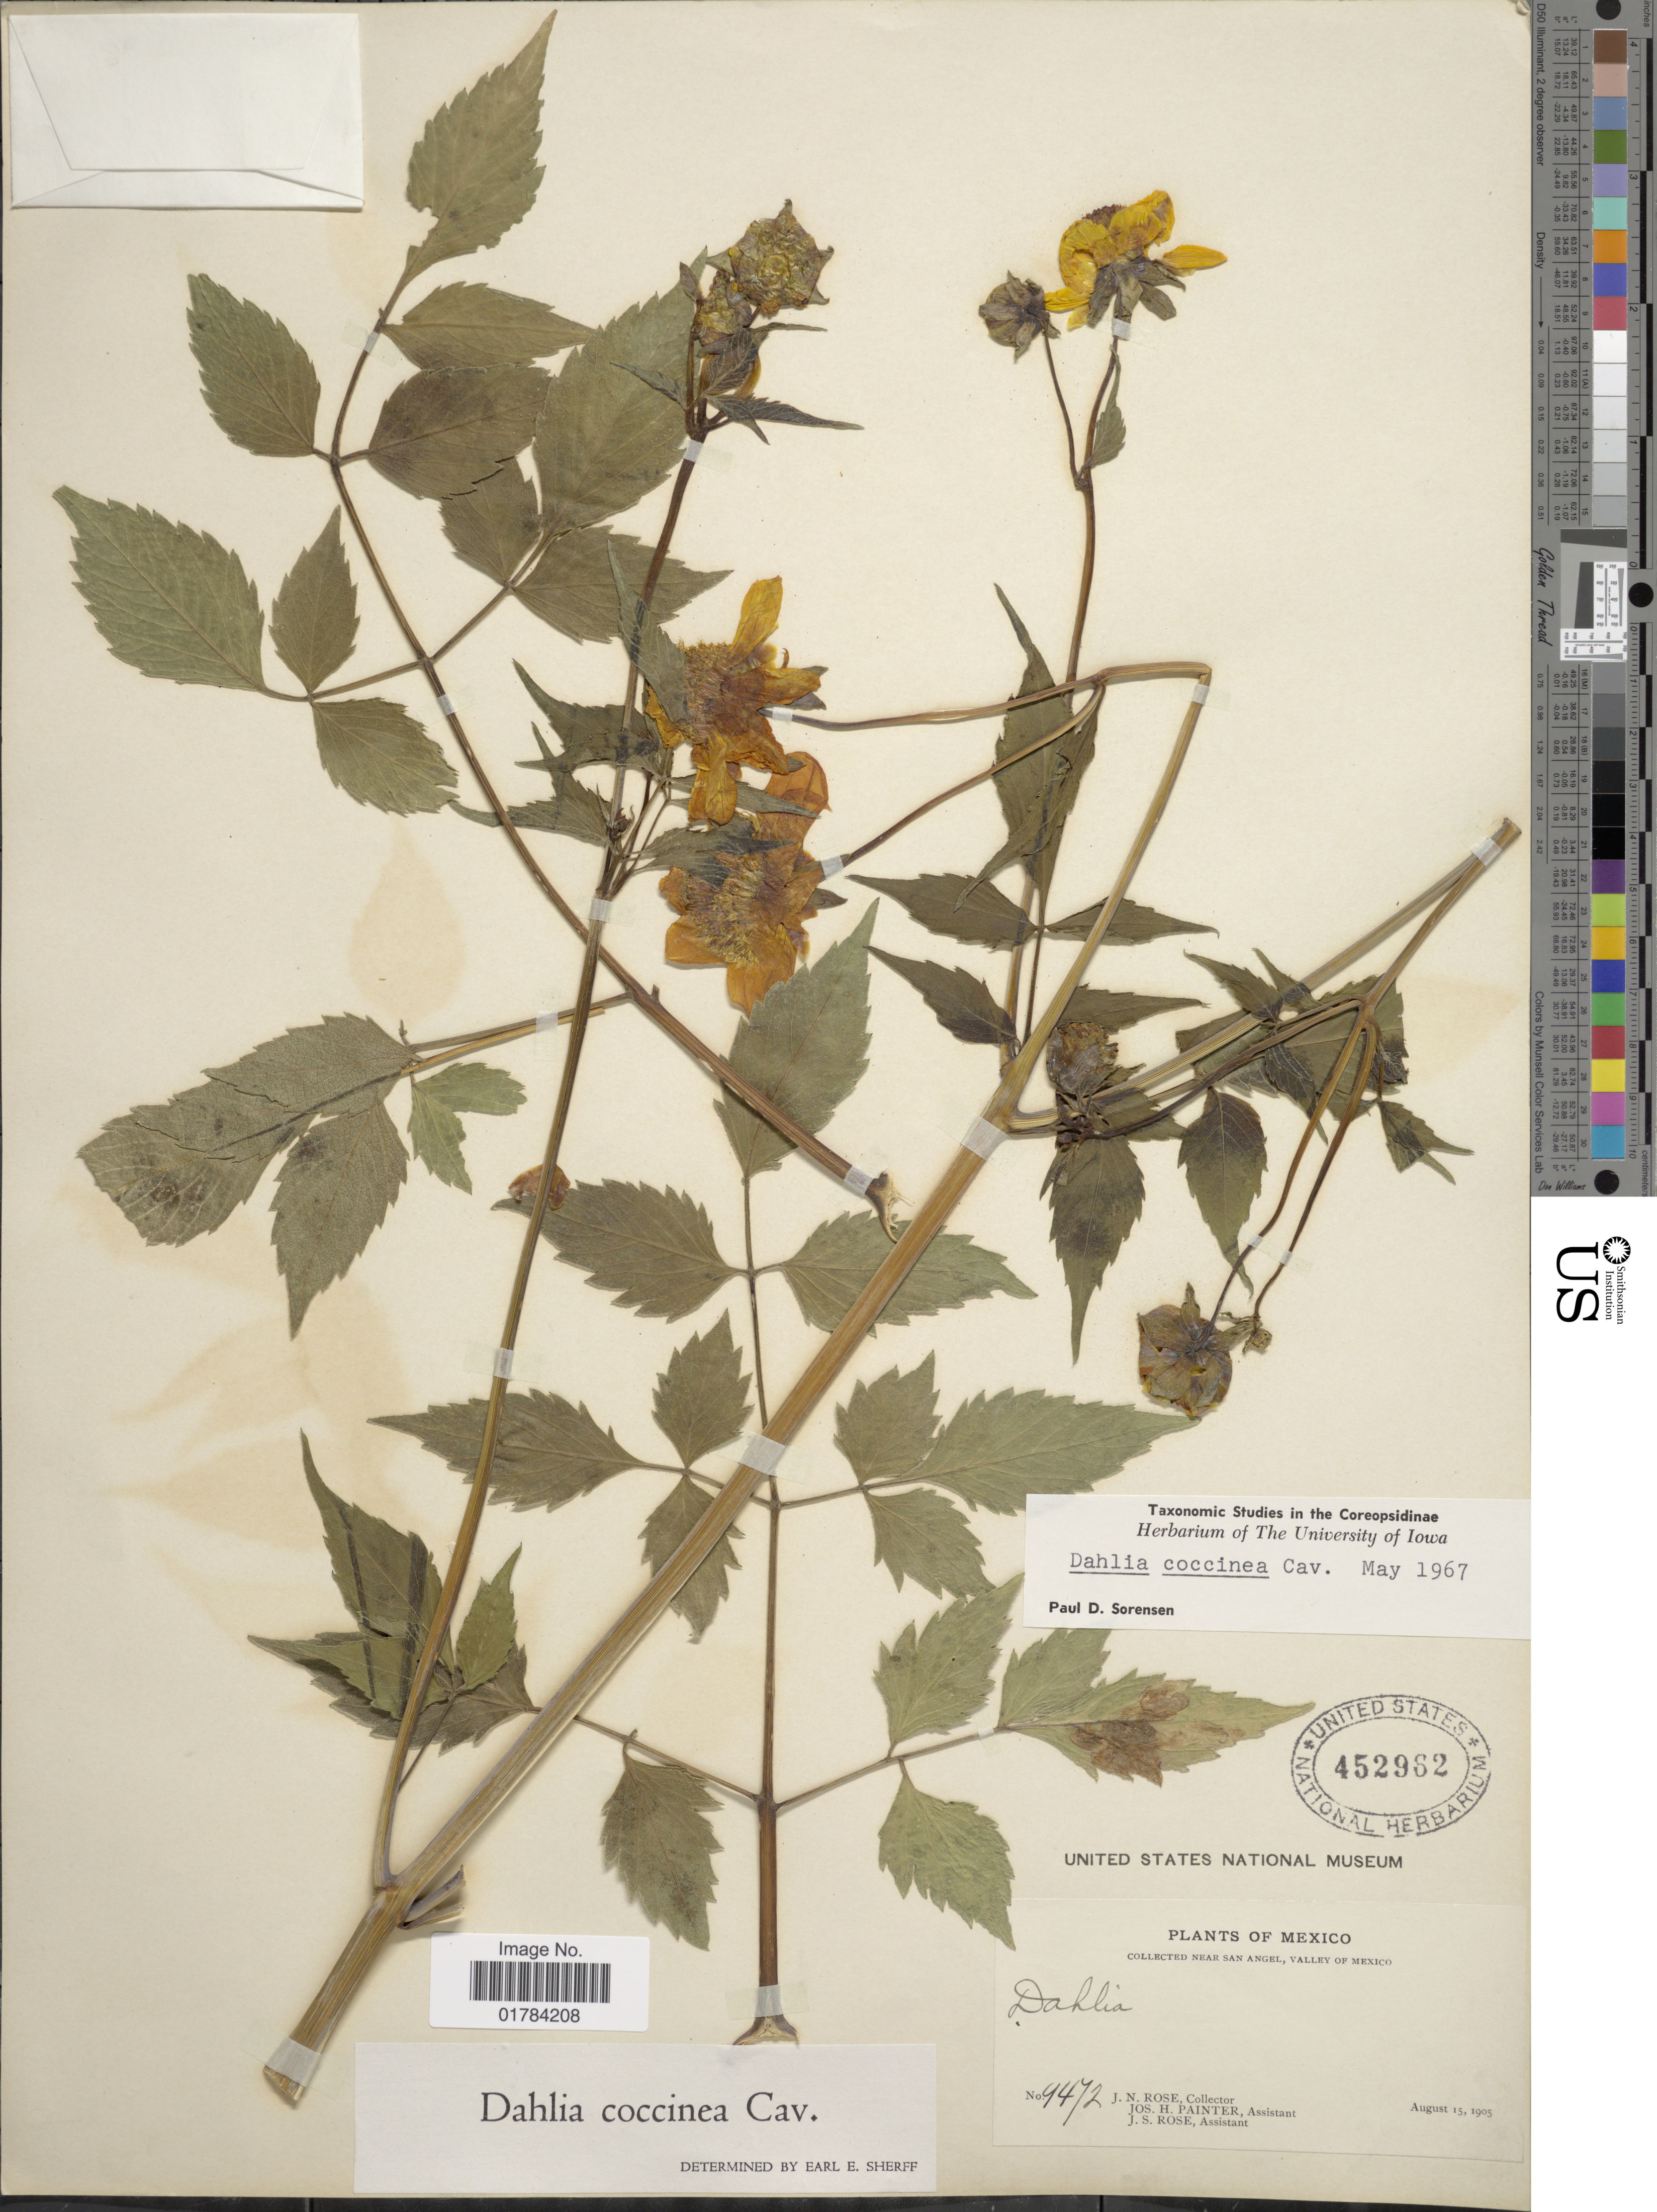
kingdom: Plantae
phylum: Tracheophyta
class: Magnoliopsida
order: Asterales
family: Asteraceae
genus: Dahlia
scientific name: Dahlia coccinea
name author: Cav.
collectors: J. N. Rose, J. H. Painter & J. S. Rose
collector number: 9472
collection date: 1905-08-15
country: Mexico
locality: Near San Angel, Valley of Mexico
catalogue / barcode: US 452962